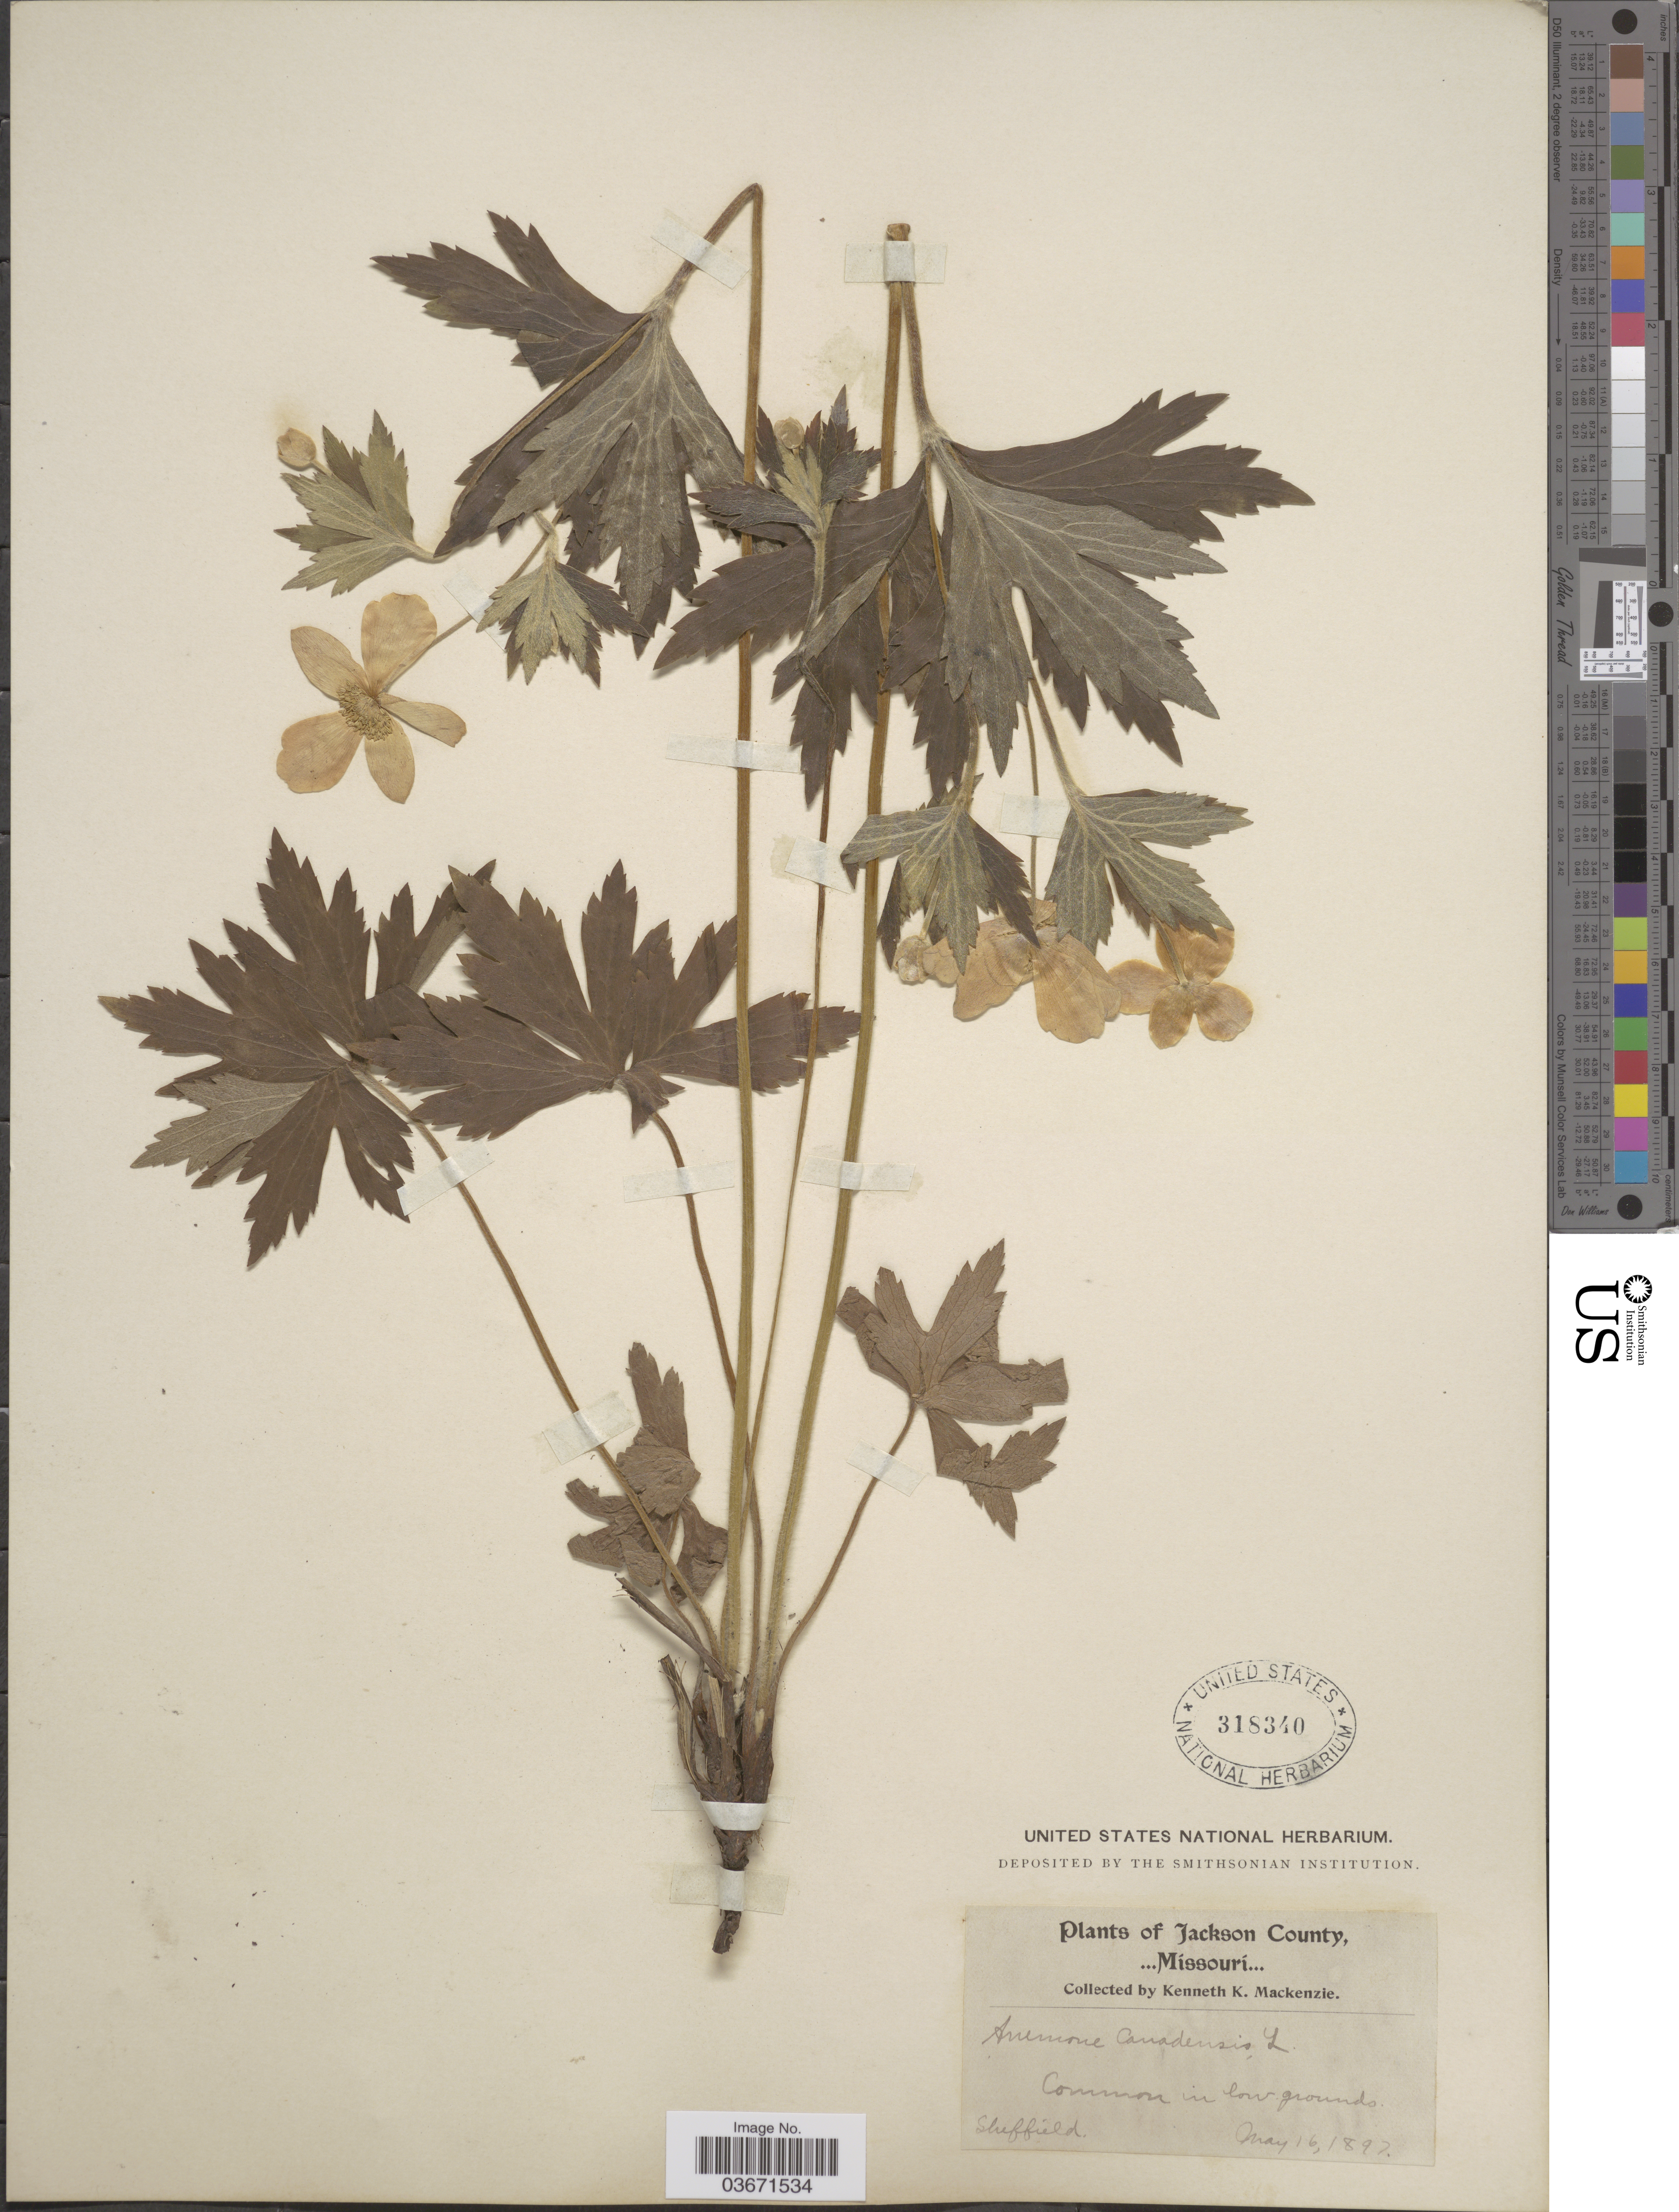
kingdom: Plantae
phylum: Tracheophyta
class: Magnoliopsida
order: Ranunculales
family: Ranunculaceae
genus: Anemone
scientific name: Anemone canadensis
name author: L.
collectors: K. K. Mackenzie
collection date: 1897-05-16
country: United States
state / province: Missouri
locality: Jackson County. Sheffield.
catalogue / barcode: US 318340